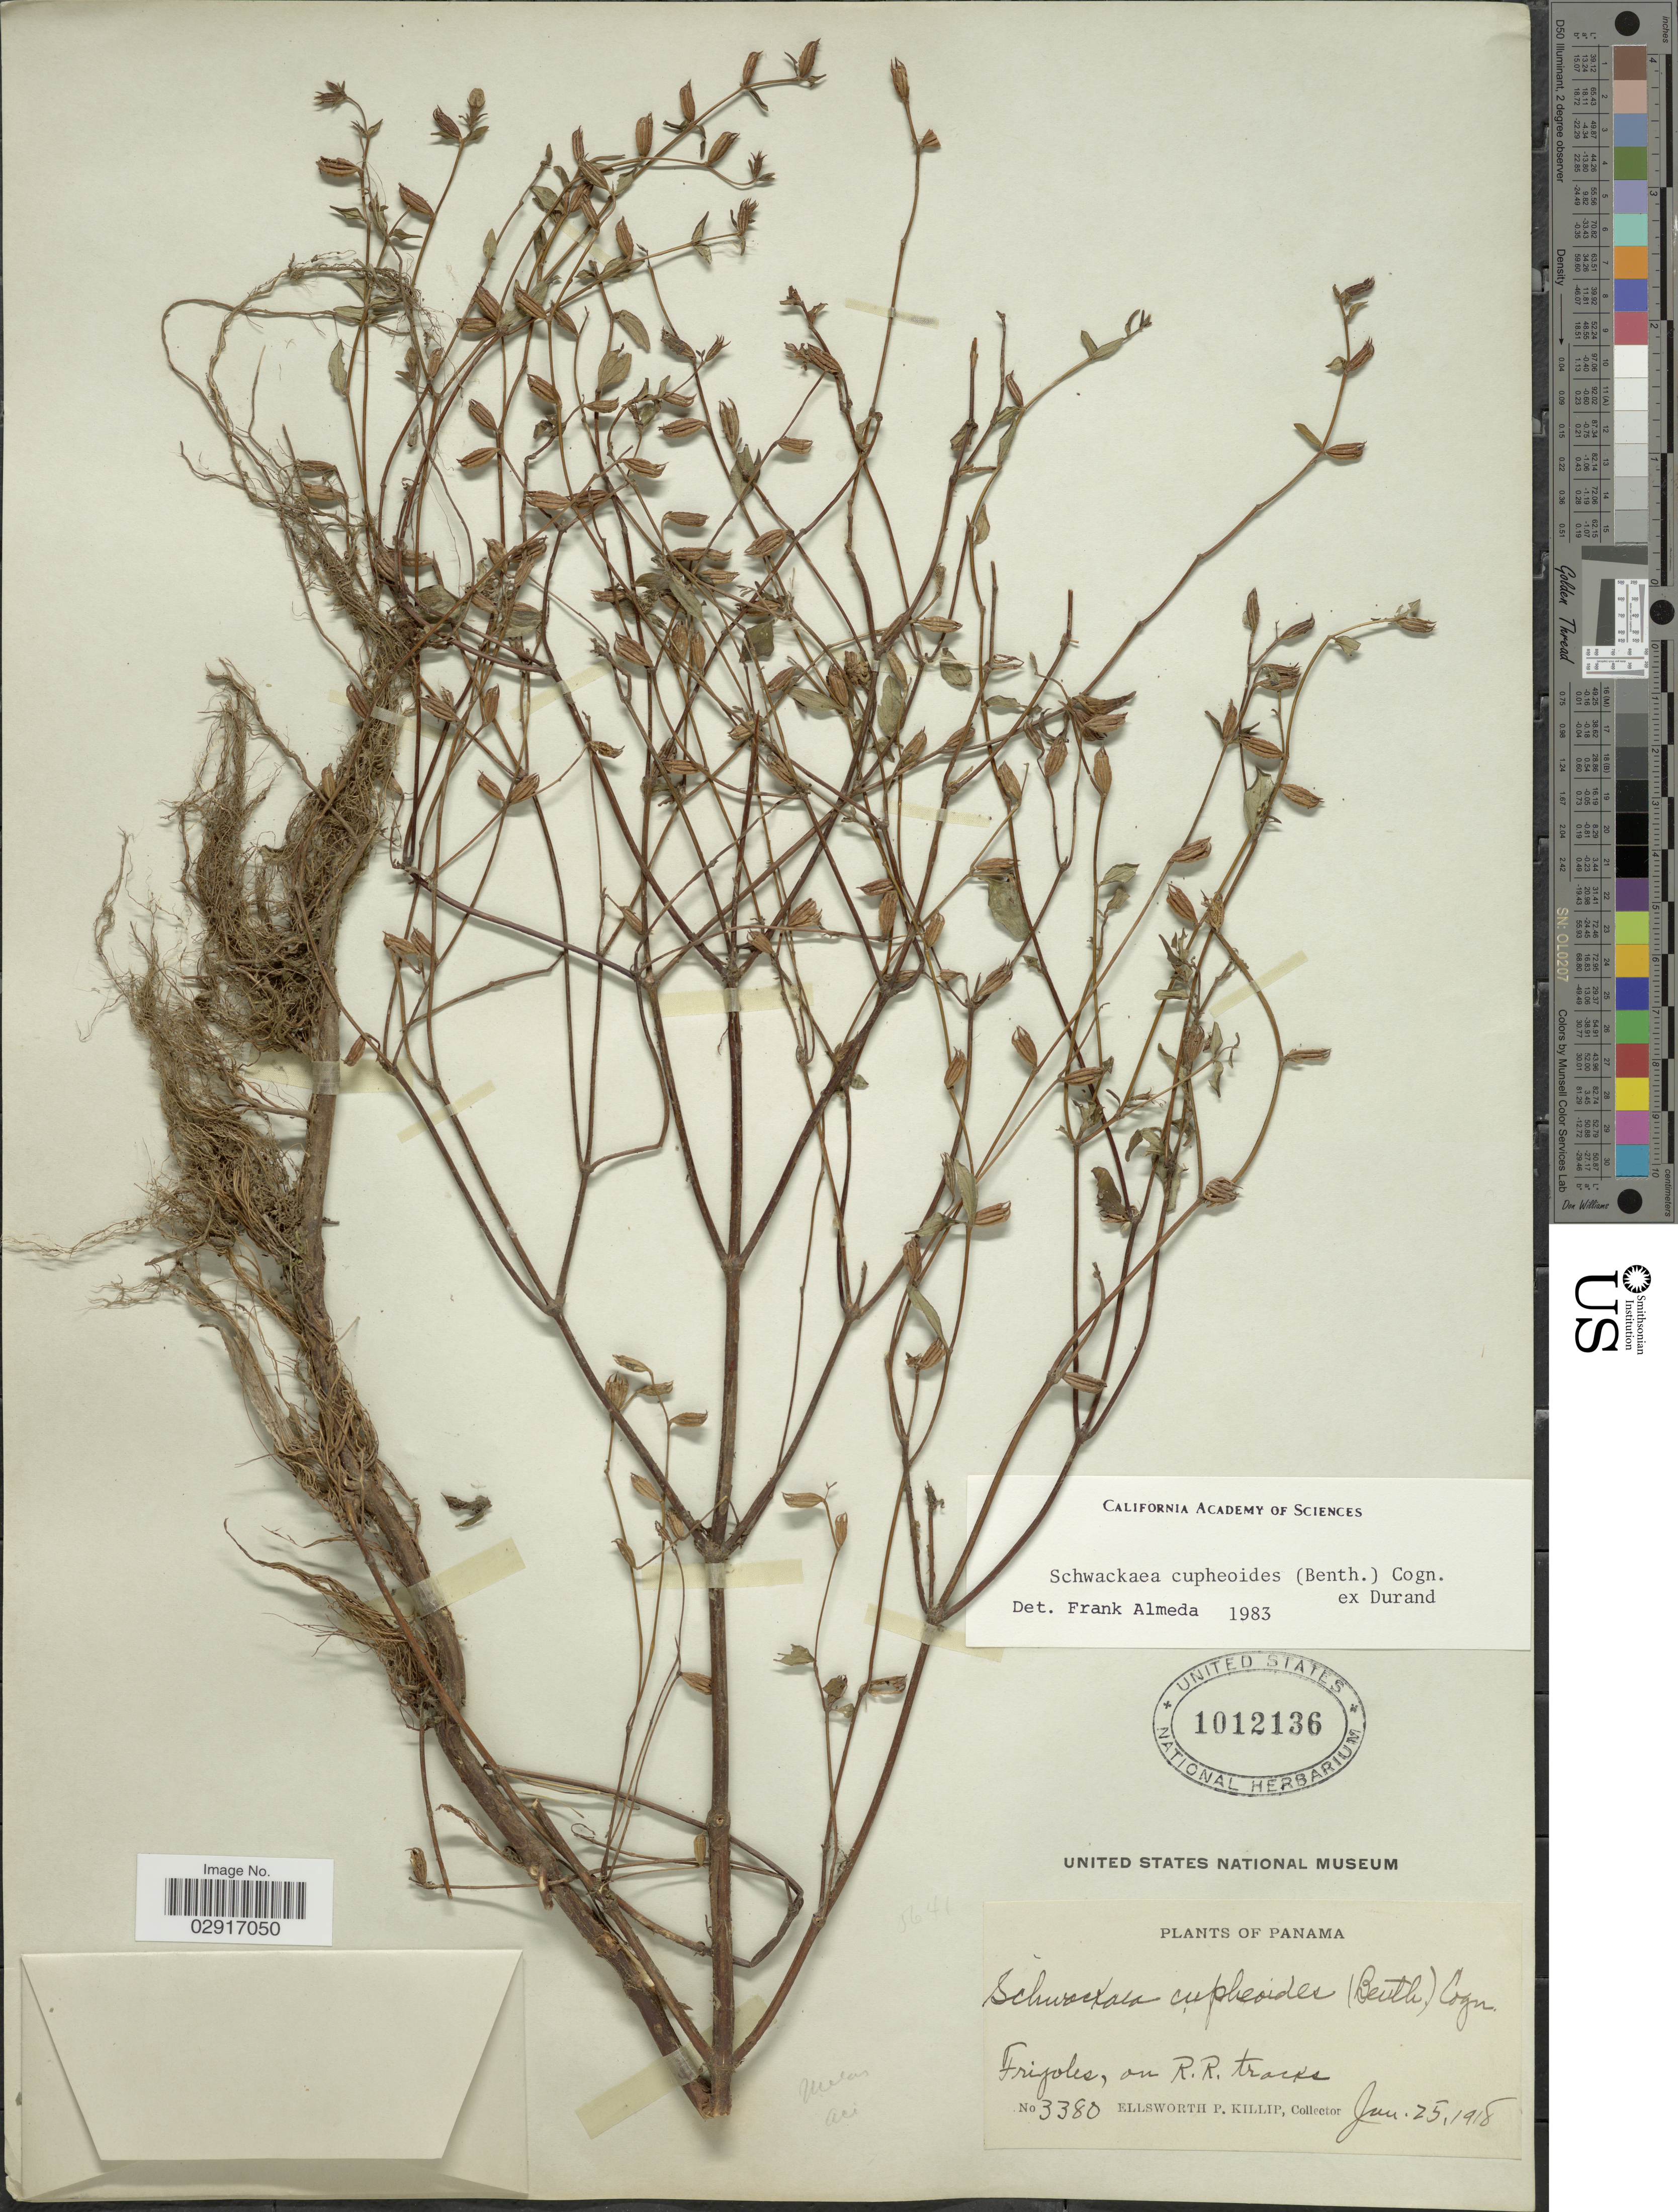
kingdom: Plantae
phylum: Tracheophyta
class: Magnoliopsida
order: Myrtales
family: Melastomataceae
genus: Schwackaea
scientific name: Schwackaea cupheoides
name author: (Benth.) Cogn.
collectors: E. P. Killip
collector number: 3380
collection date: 1918-06-25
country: Panama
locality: Frijoles, on R.R. tracks.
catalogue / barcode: US 1012136